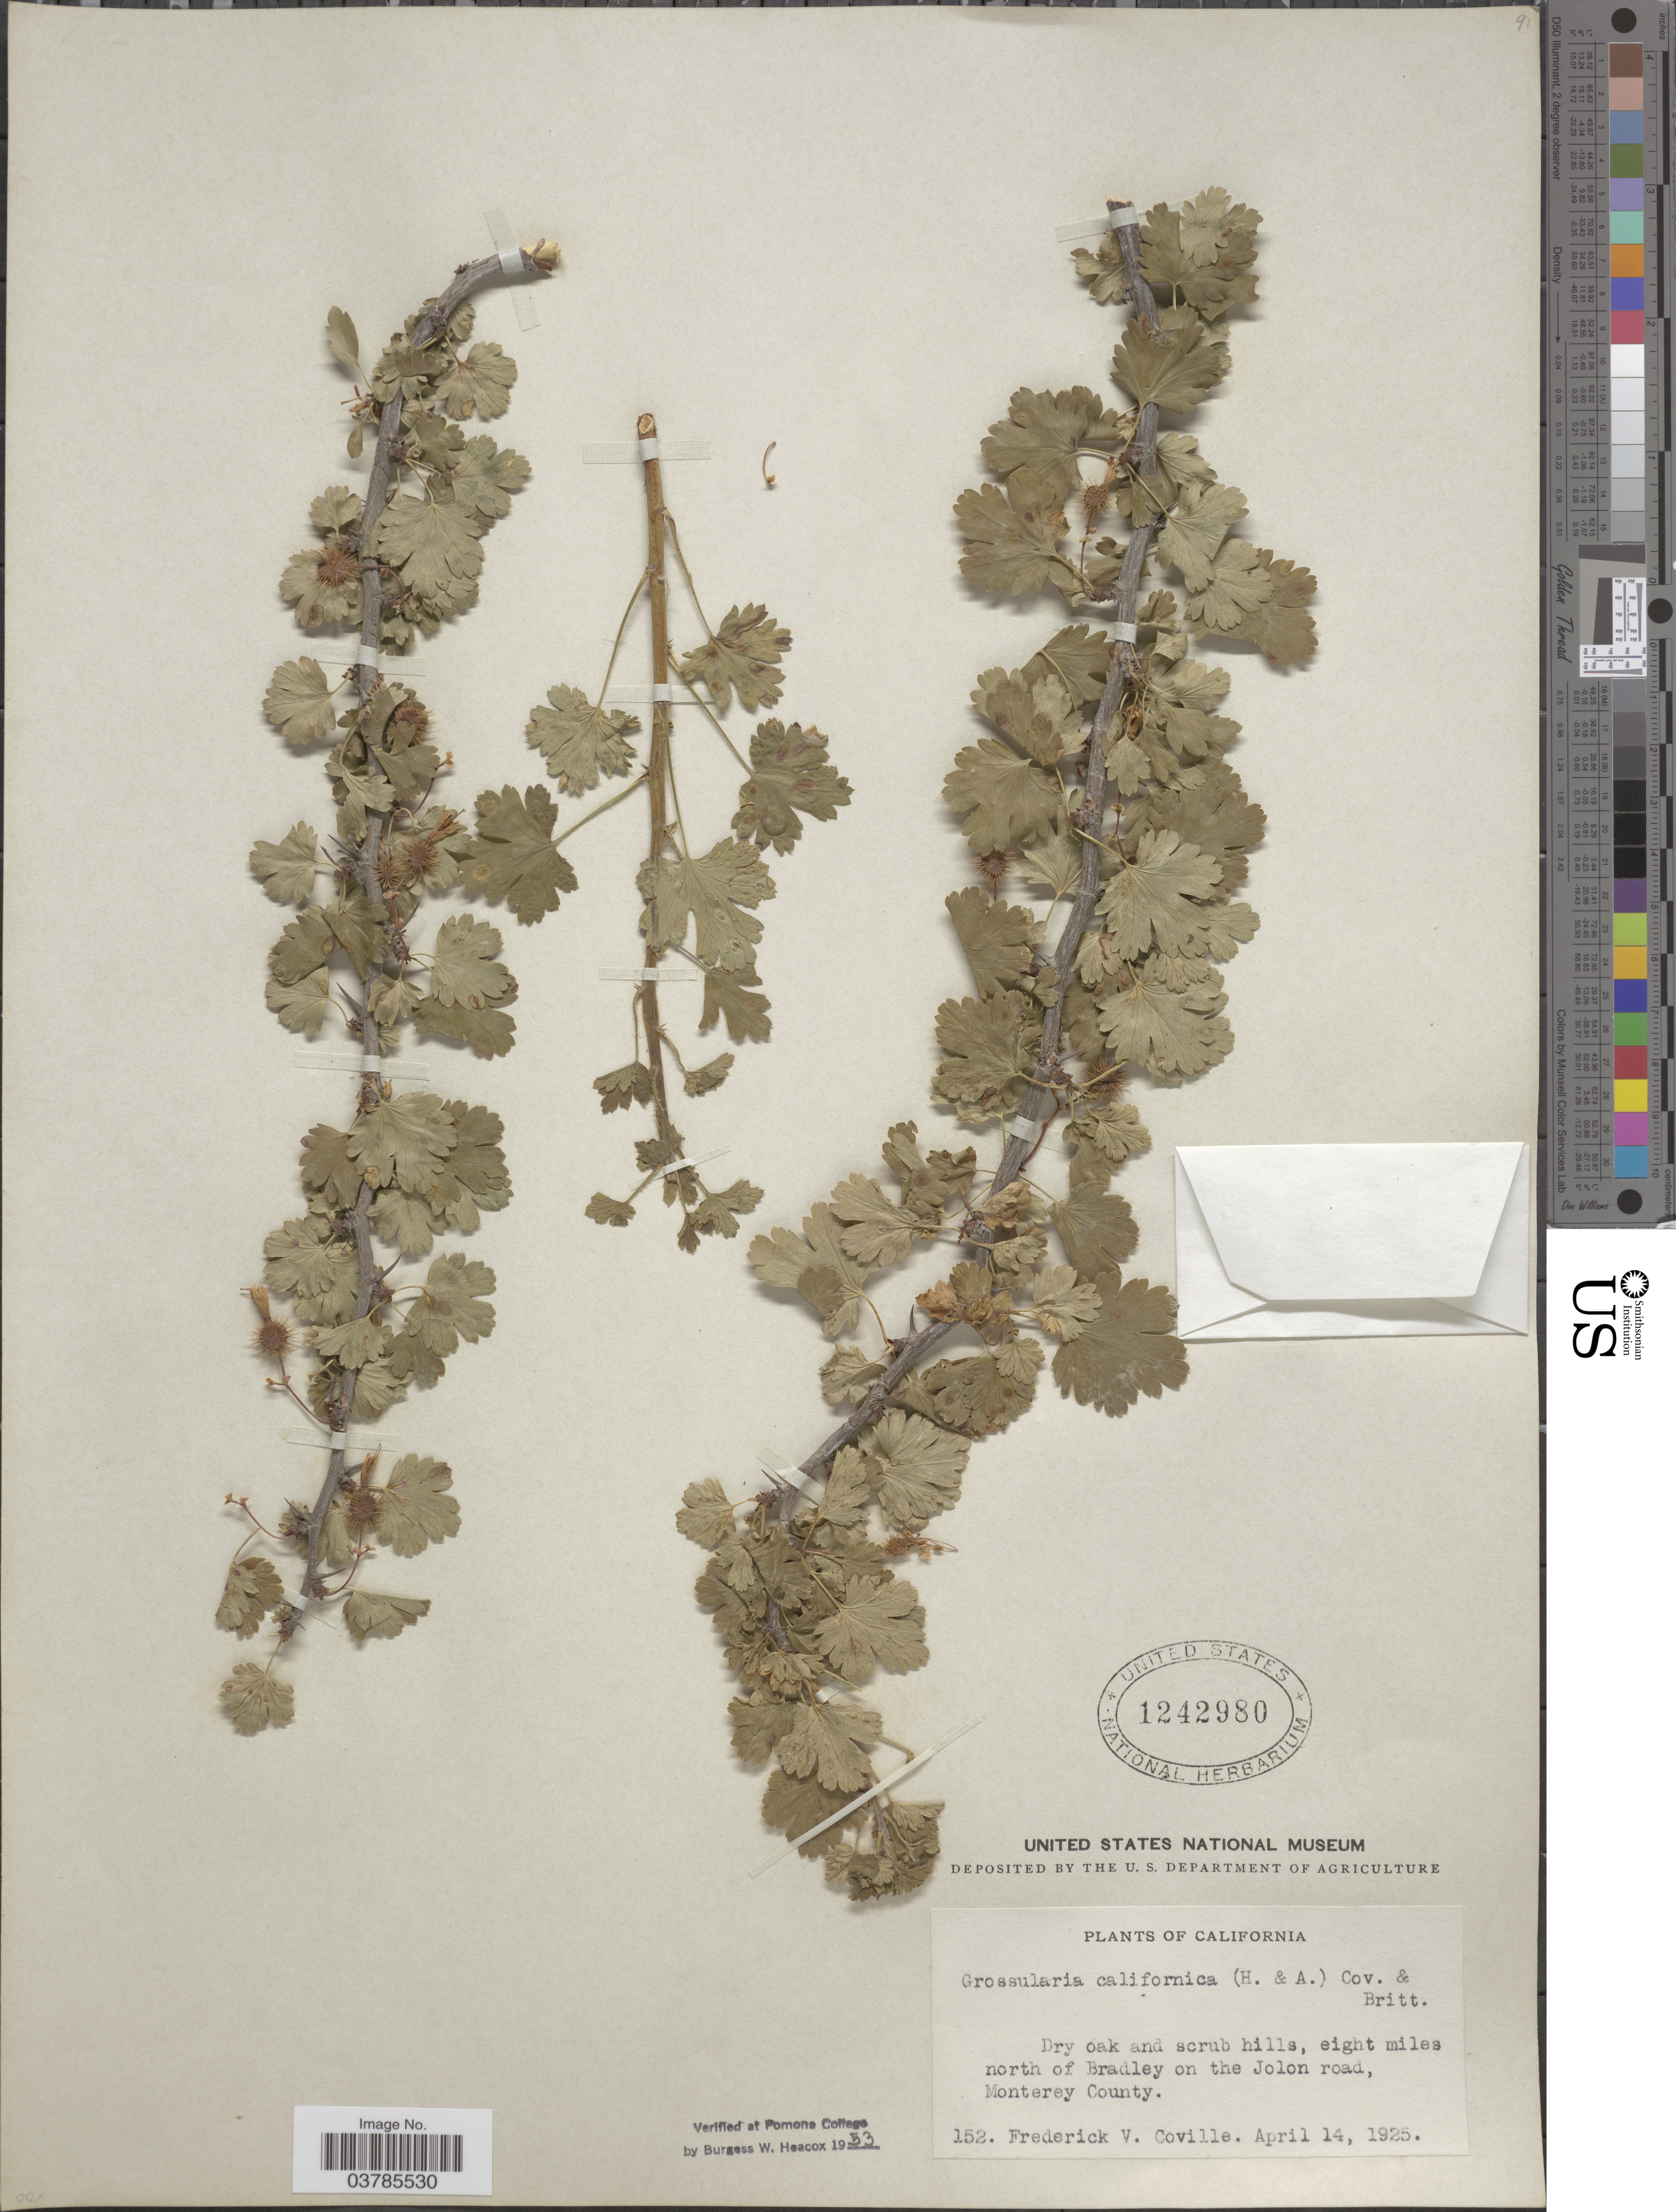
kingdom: Plantae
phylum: Tracheophyta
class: Magnoliopsida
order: Saxifragales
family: Grossulariaceae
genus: Ribes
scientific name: Ribes californicum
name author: Hook. & Arn.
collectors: F. V. Coville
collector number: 152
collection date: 1925-04-14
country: United States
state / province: California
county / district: Monterey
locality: Eight miles north of Bradley on the Jolon road, Monterey County.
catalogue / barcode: US 1242980